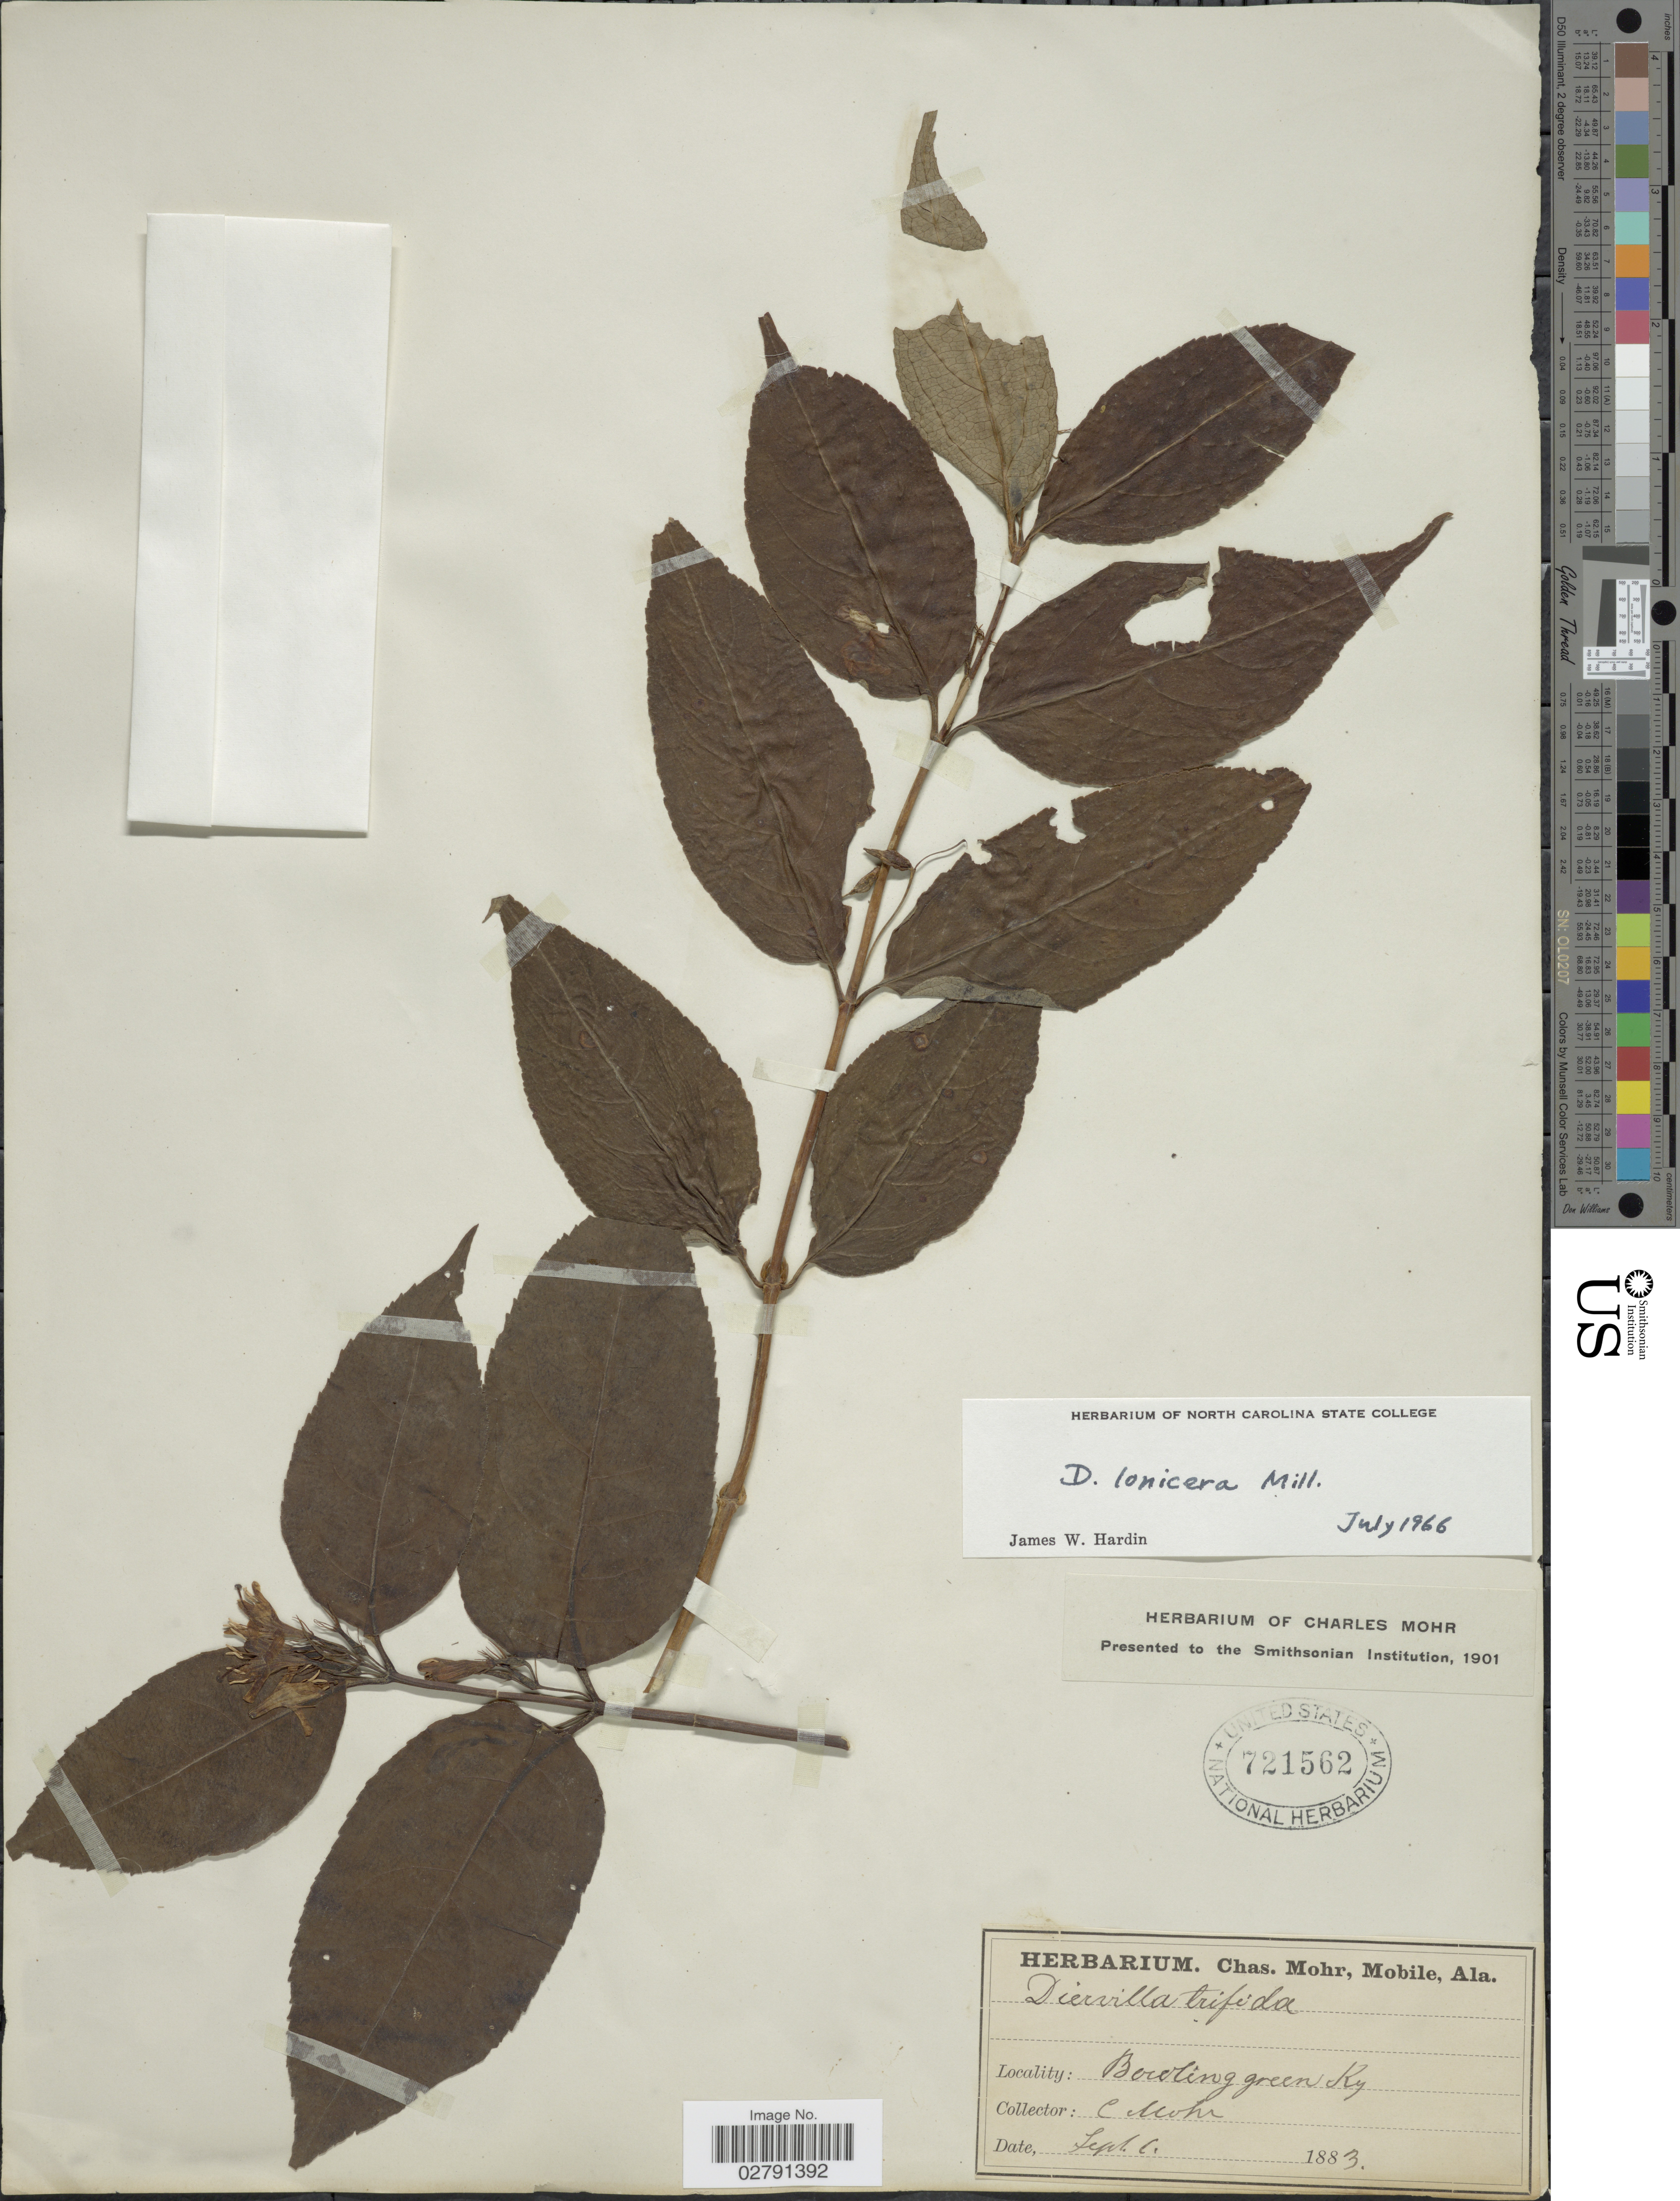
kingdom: Plantae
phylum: Tracheophyta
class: Magnoliopsida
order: Dipsacales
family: Caprifoliaceae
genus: Diervilla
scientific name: Diervilla lonicera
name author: Mill.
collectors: Mohr, C. T. (herbarium)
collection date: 1883-09-06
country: United States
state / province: Kentucky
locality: Bowling Green Ky.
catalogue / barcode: US 721562